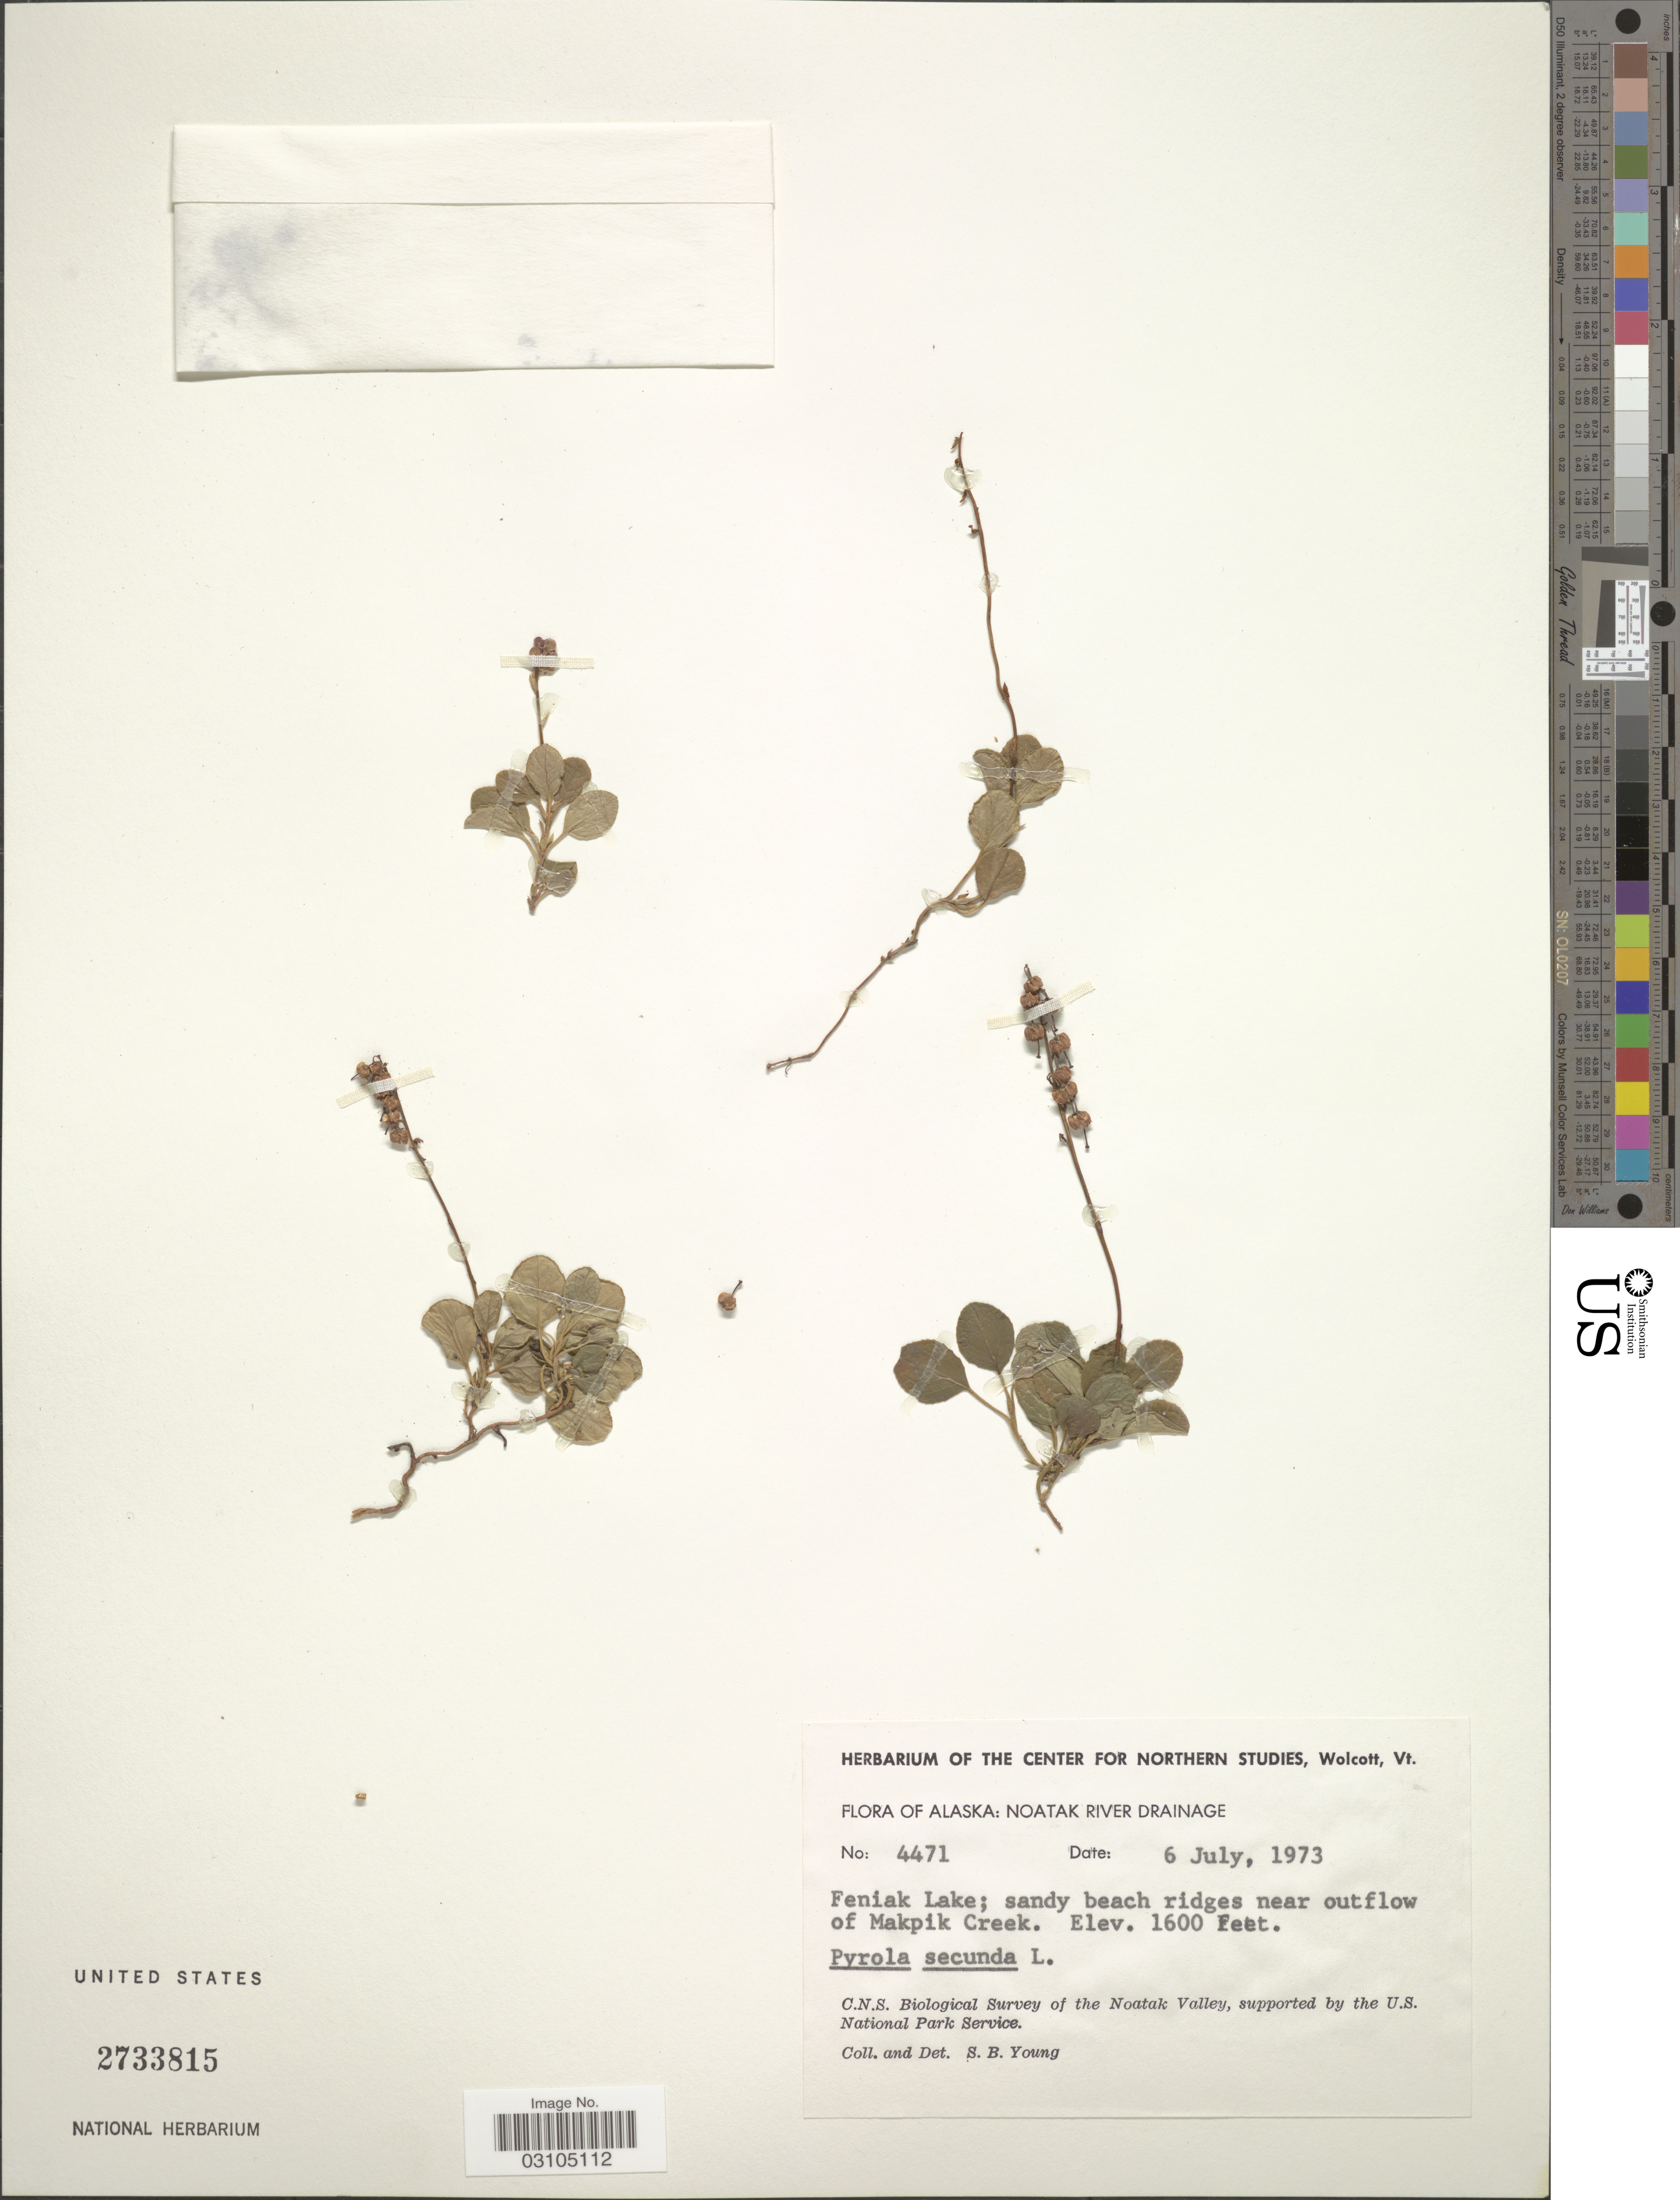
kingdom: Plantae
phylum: Tracheophyta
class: Magnoliopsida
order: Ericales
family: Ericaceae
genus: Orthilia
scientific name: Orthilia secunda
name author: (L.) House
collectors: S. Young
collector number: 4471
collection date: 1973-07-06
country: United States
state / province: Alaska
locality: Noatak River Drainage. Feniak Lake; sandy beach ridges near outflow of Makpik Creek.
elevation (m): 488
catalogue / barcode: US 2733815